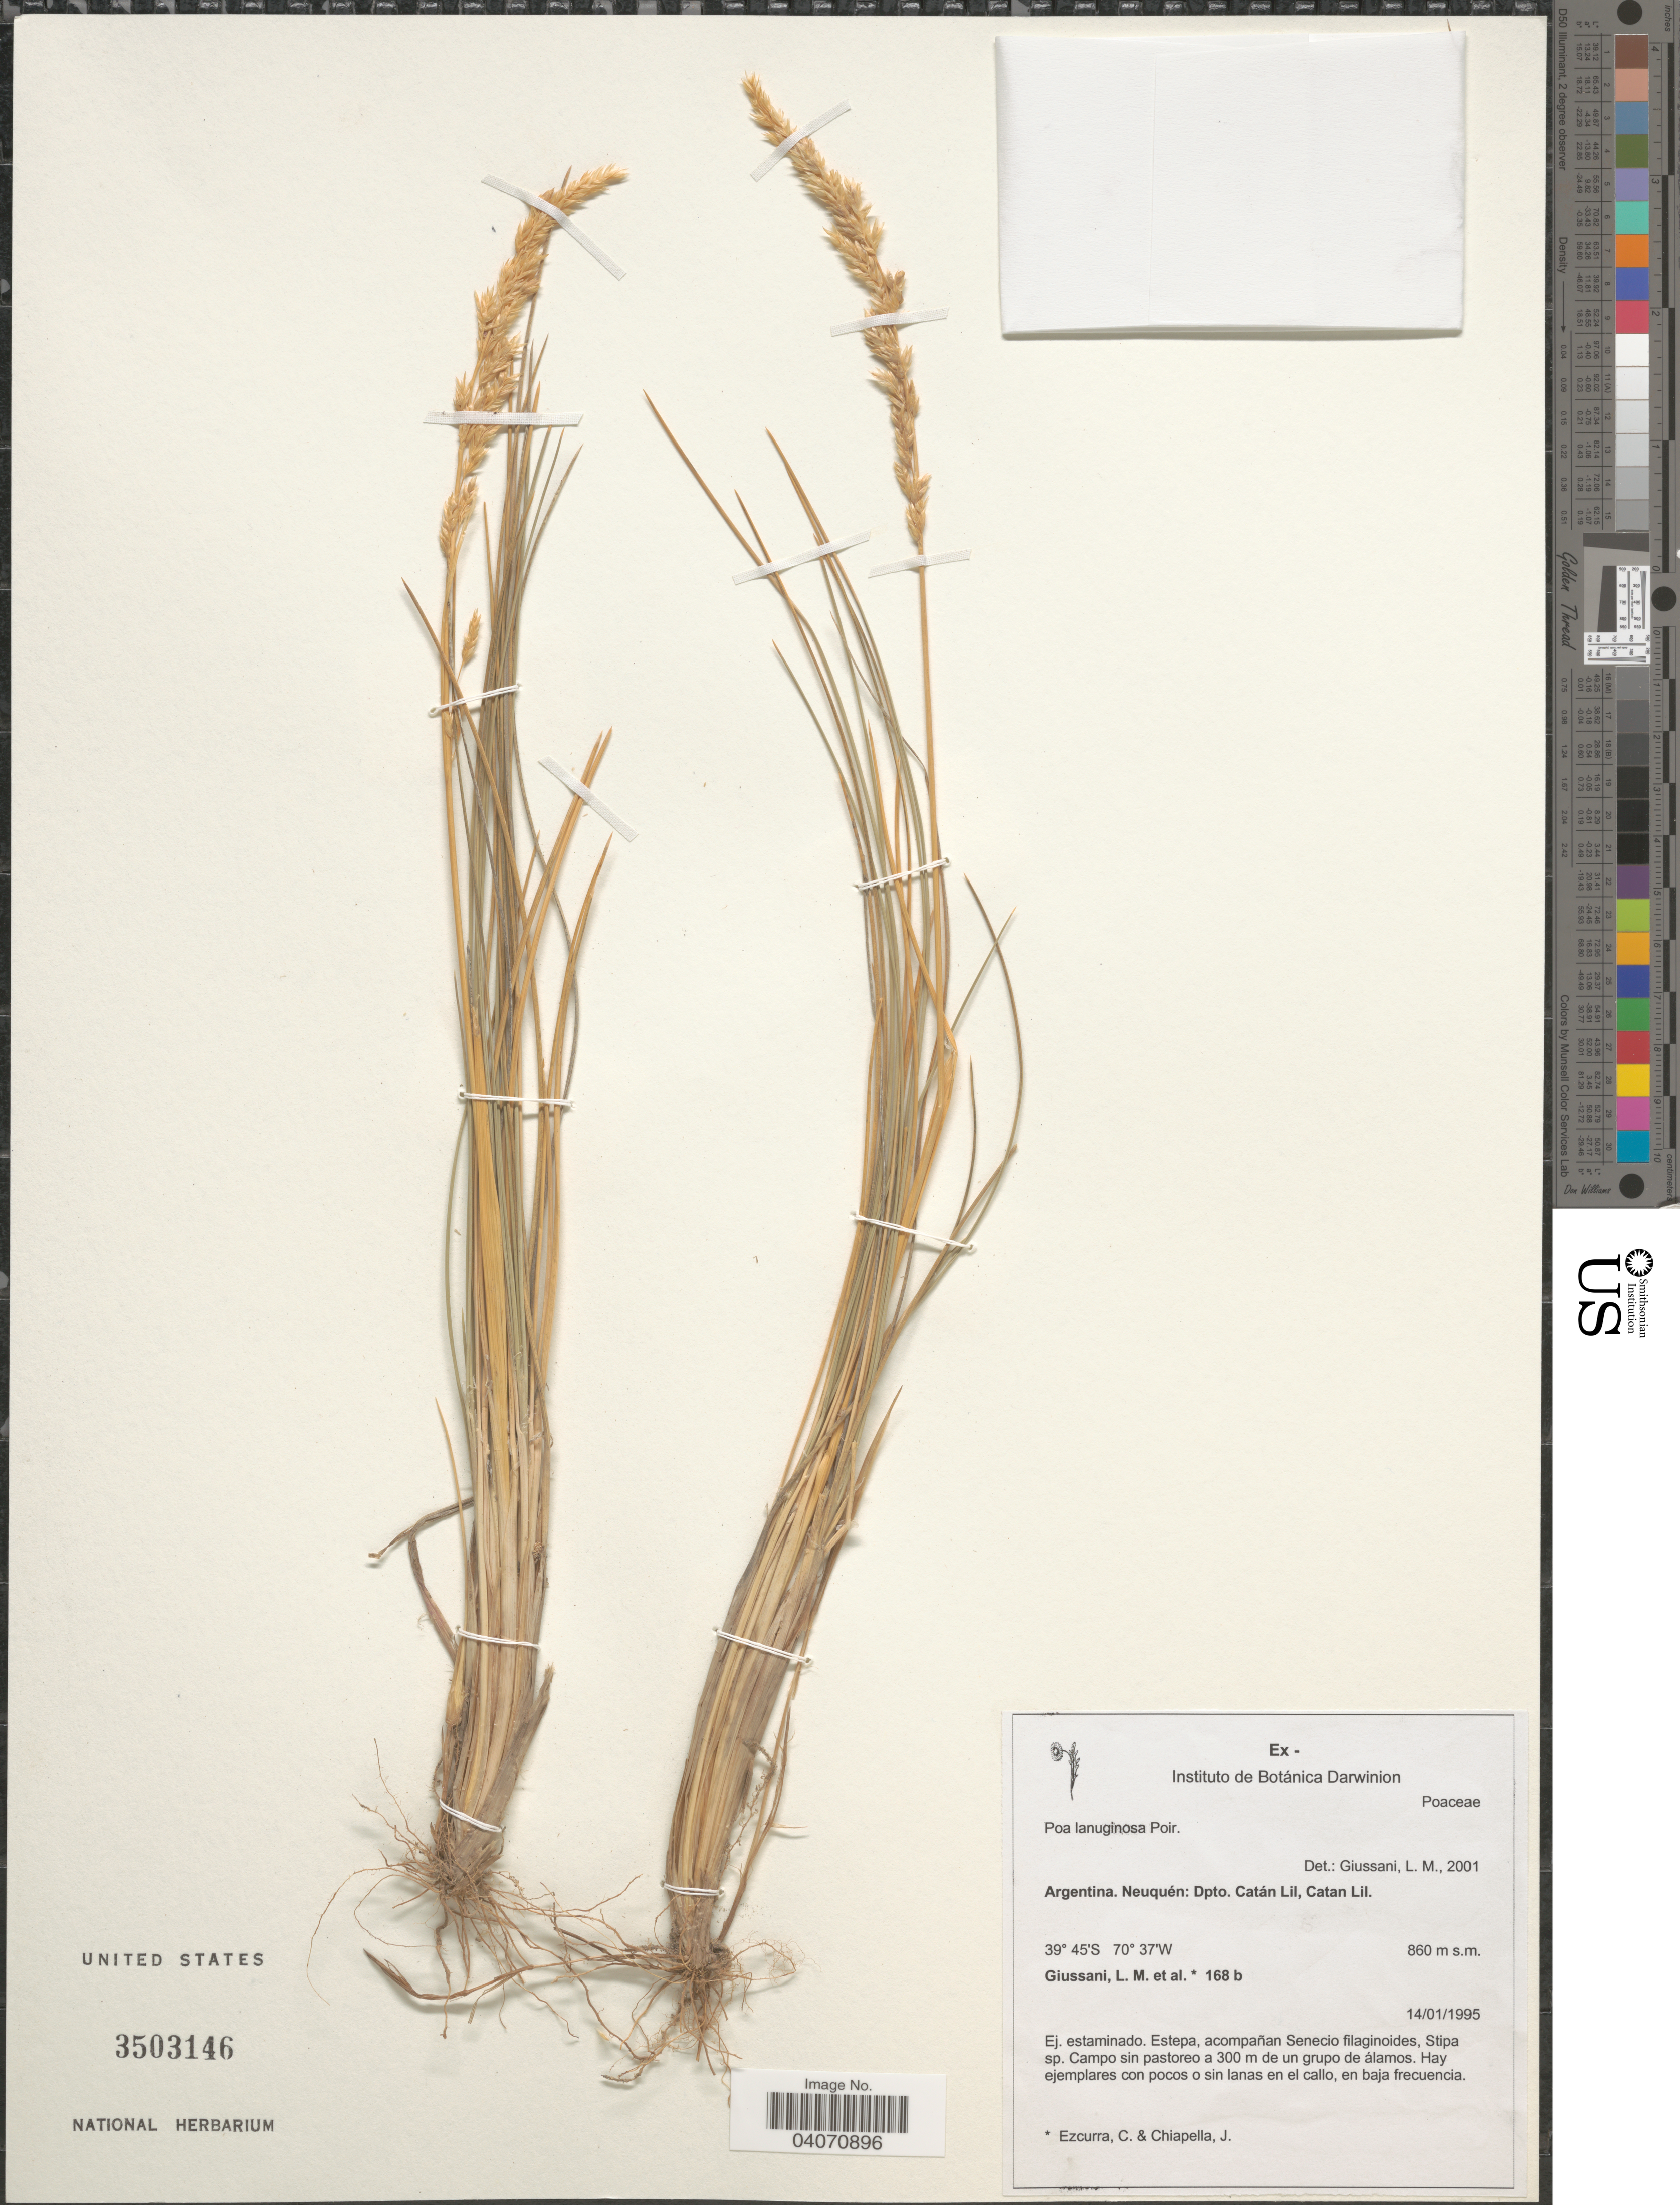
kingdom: Plantae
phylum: Tracheophyta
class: Liliopsida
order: Poales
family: Poaceae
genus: Poa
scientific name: Poa lanuginosa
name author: Poir.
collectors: L. Giussani, C. Ezcurra & J. Chiapella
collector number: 168b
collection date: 1995-01-14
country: Argentina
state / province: Neuquen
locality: Dpto. Catán Lil, Catan Lil.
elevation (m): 860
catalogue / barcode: US 3503146